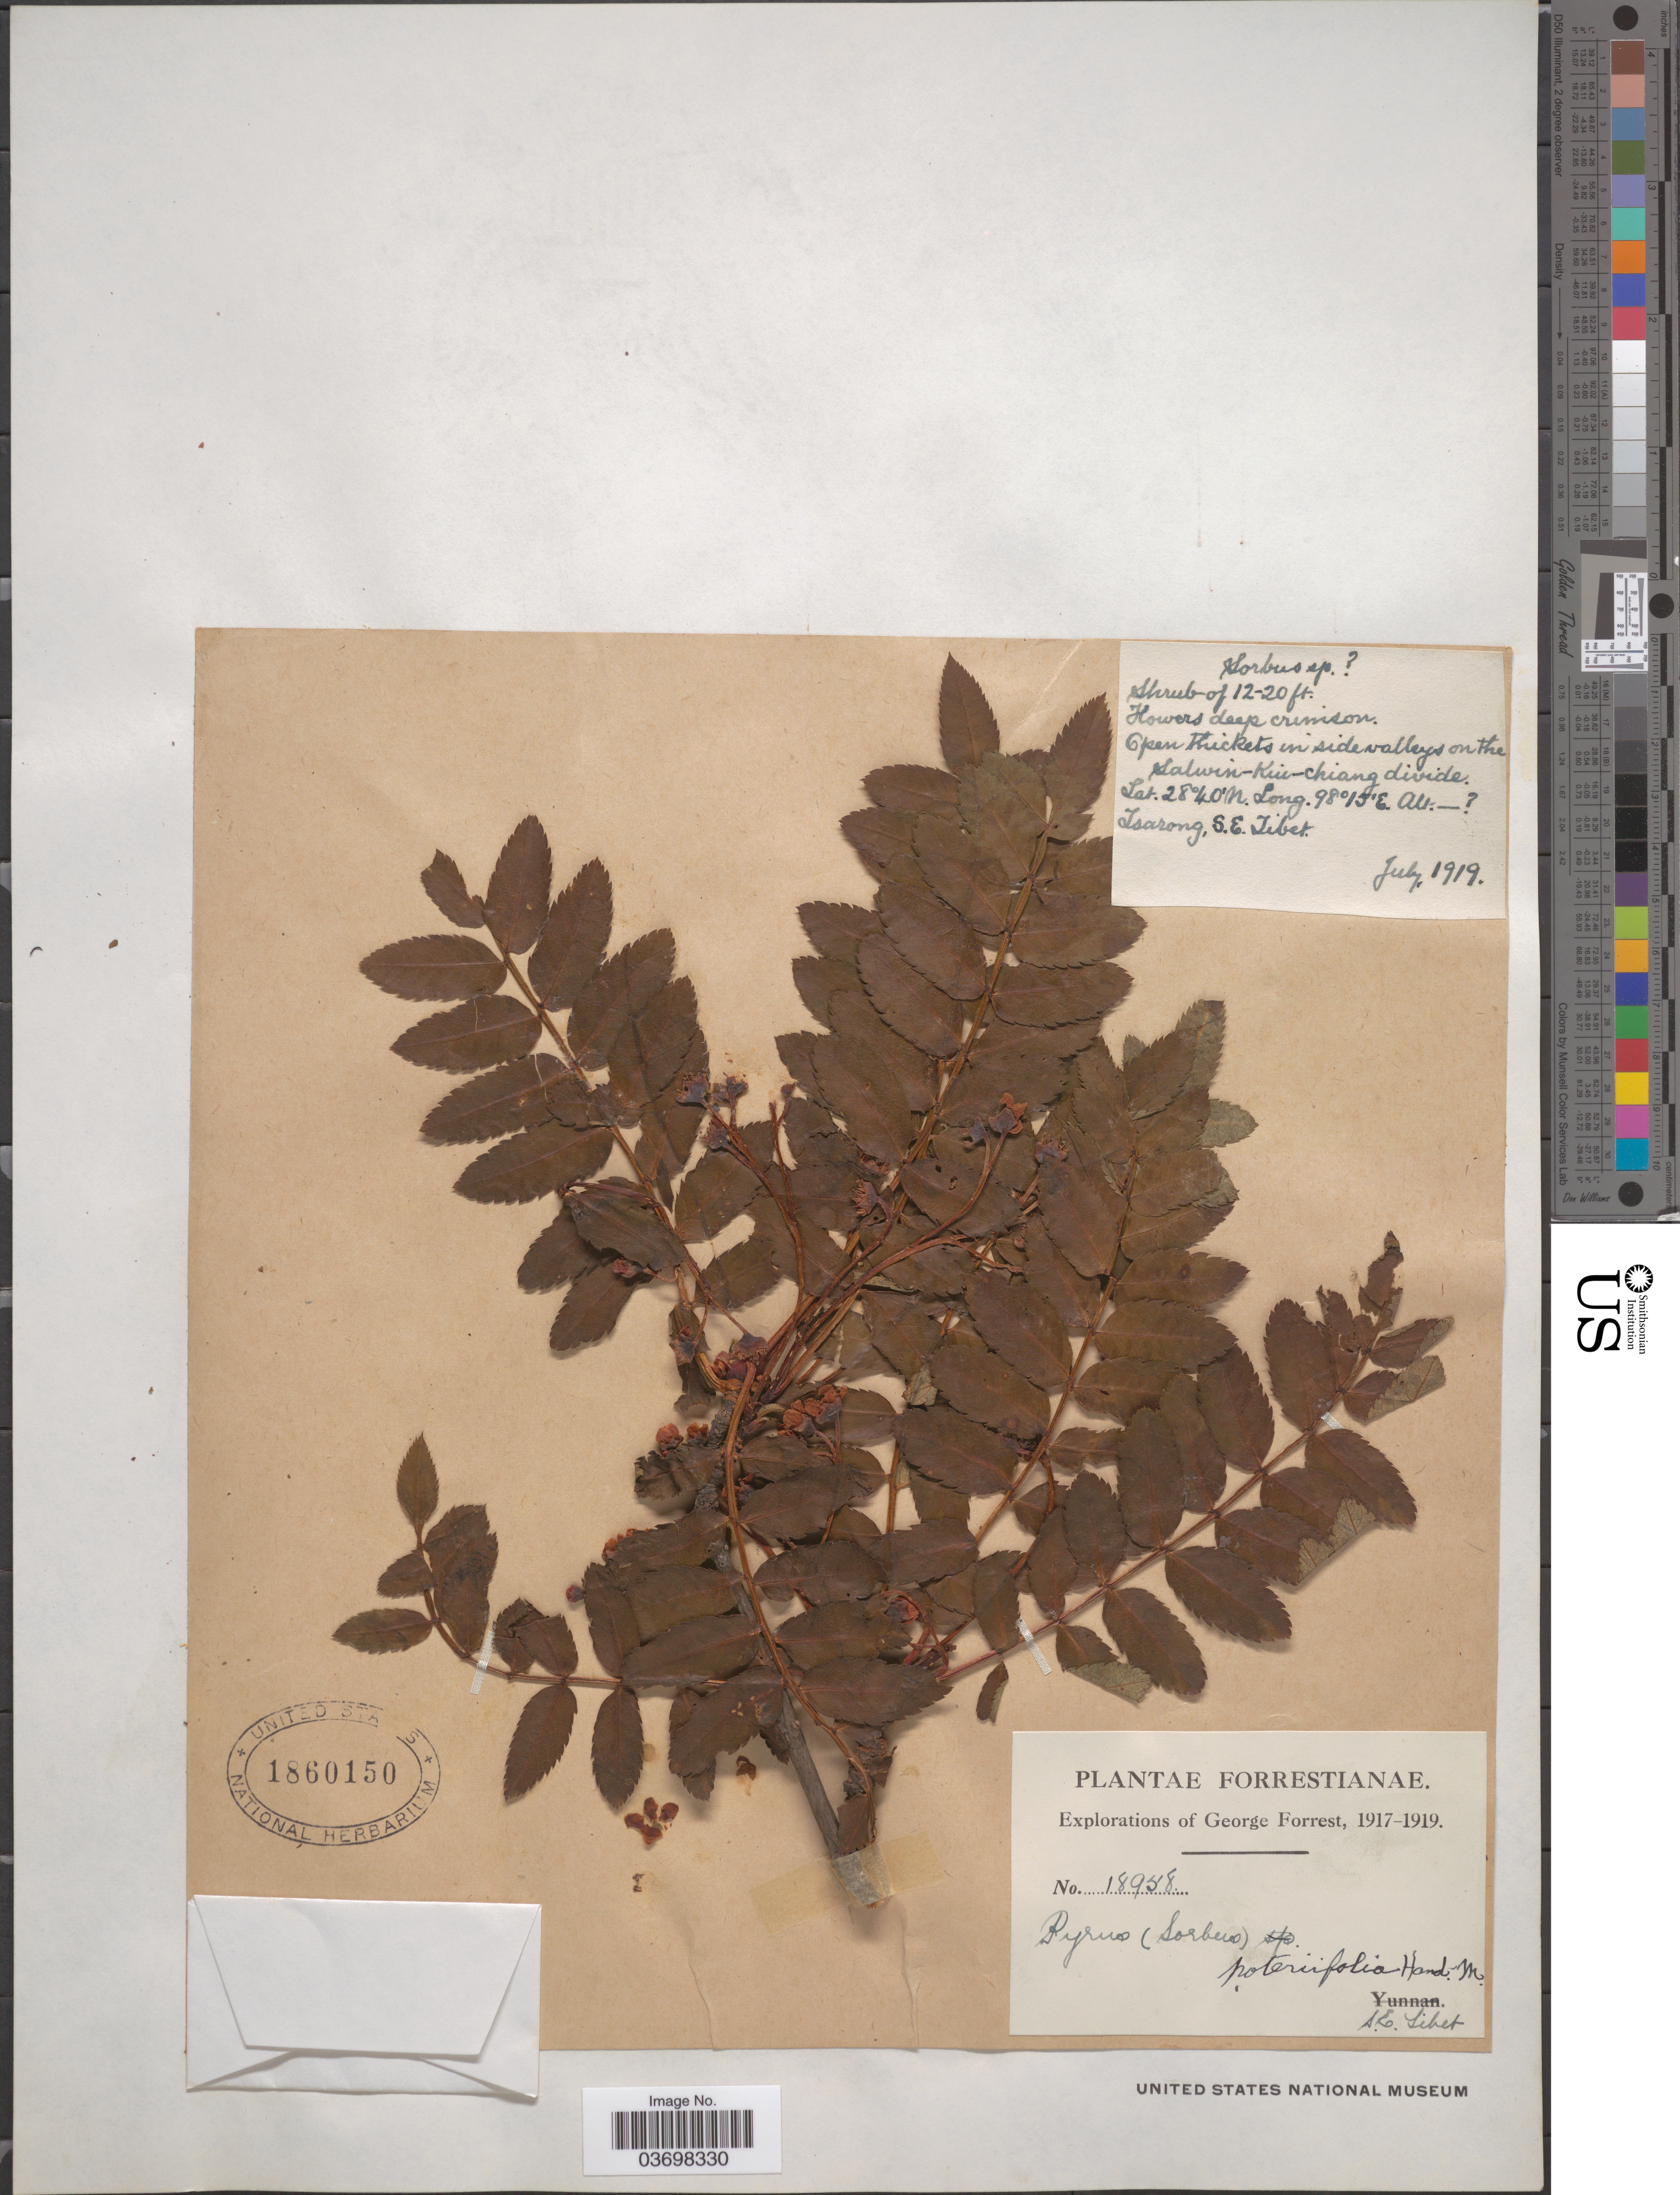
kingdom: Plantae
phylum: Tracheophyta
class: Magnoliopsida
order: Rosales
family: Rosaceae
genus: Sorbus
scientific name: Sorbus poteriifolia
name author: (Hand.-Mazz.) Hand.-Mazz.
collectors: G. Forrest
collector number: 18958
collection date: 1919-07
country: China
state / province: Xizang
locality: Open thickets in side valleys on the Salwin-Kui-chiang divide. Tsarong, S.E. Tibet.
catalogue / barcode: US 1860150